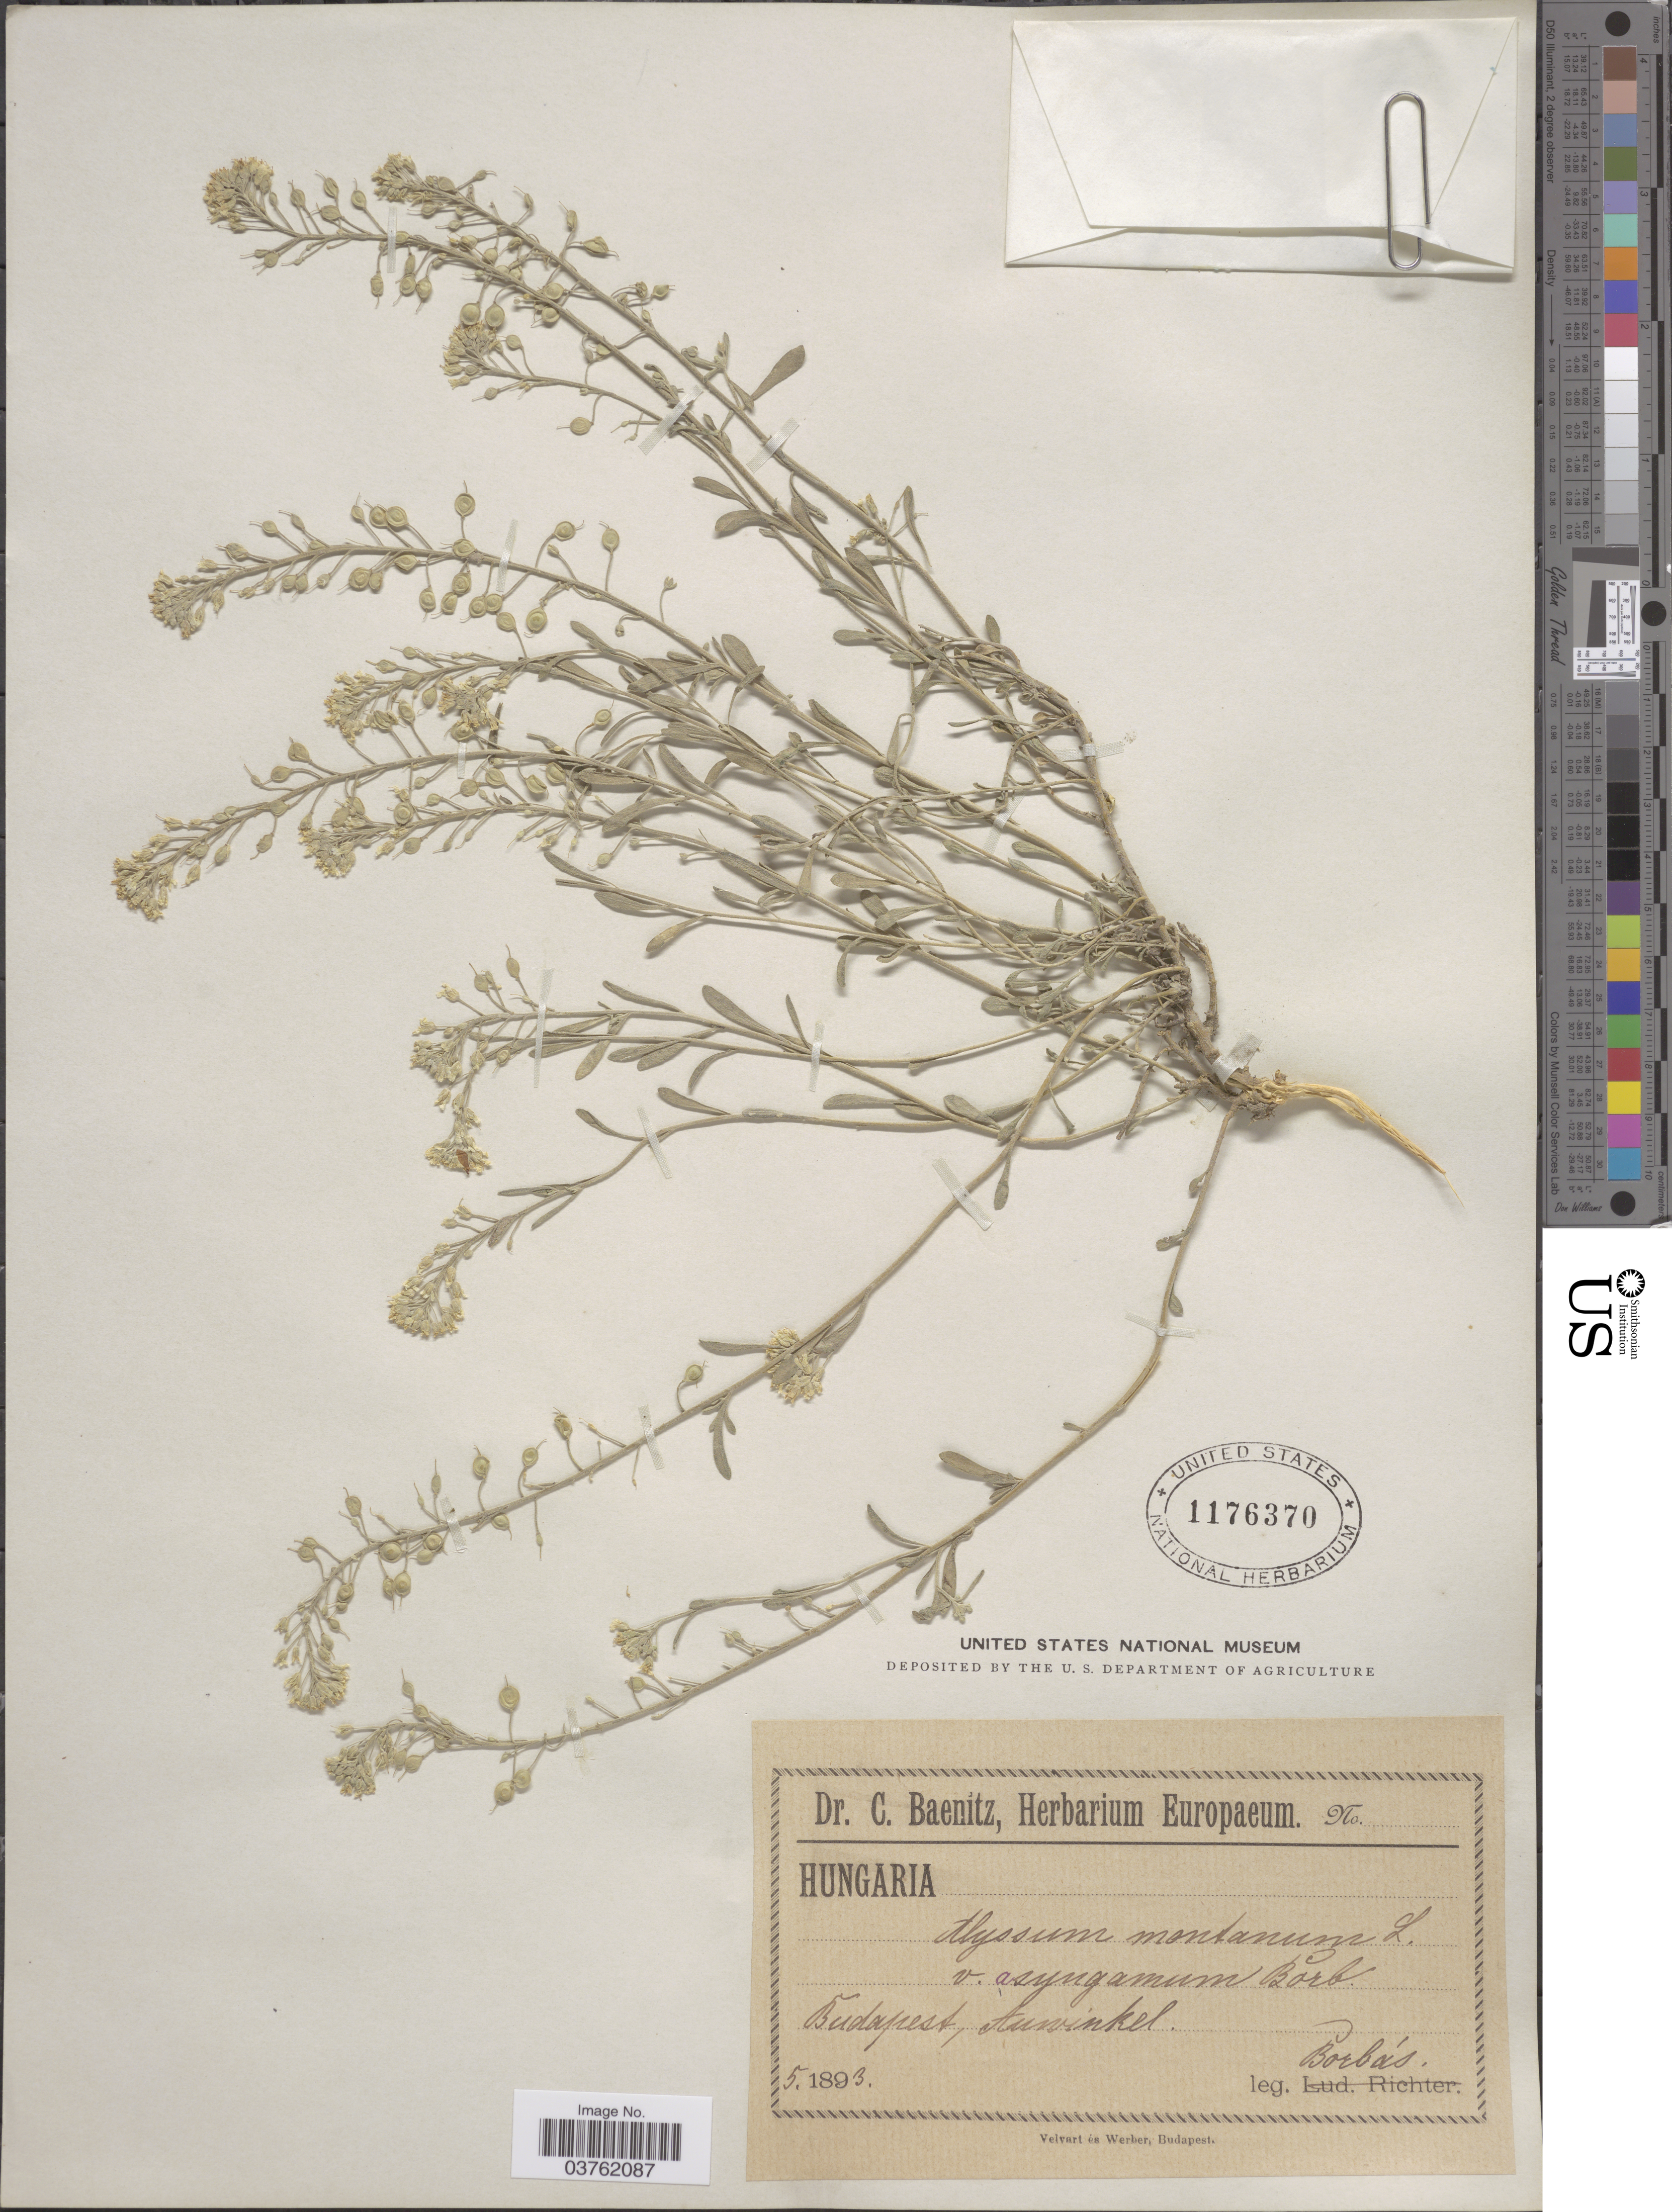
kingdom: Plantae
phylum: Tracheophyta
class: Magnoliopsida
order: Brassicales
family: Brassicaceae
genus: Alyssum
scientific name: Alyssum montanum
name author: L.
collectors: V. von Borbás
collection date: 1893-05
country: Hungary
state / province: Budapest, Capital District of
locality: Budapest, Auwinkel.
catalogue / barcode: US 1176370